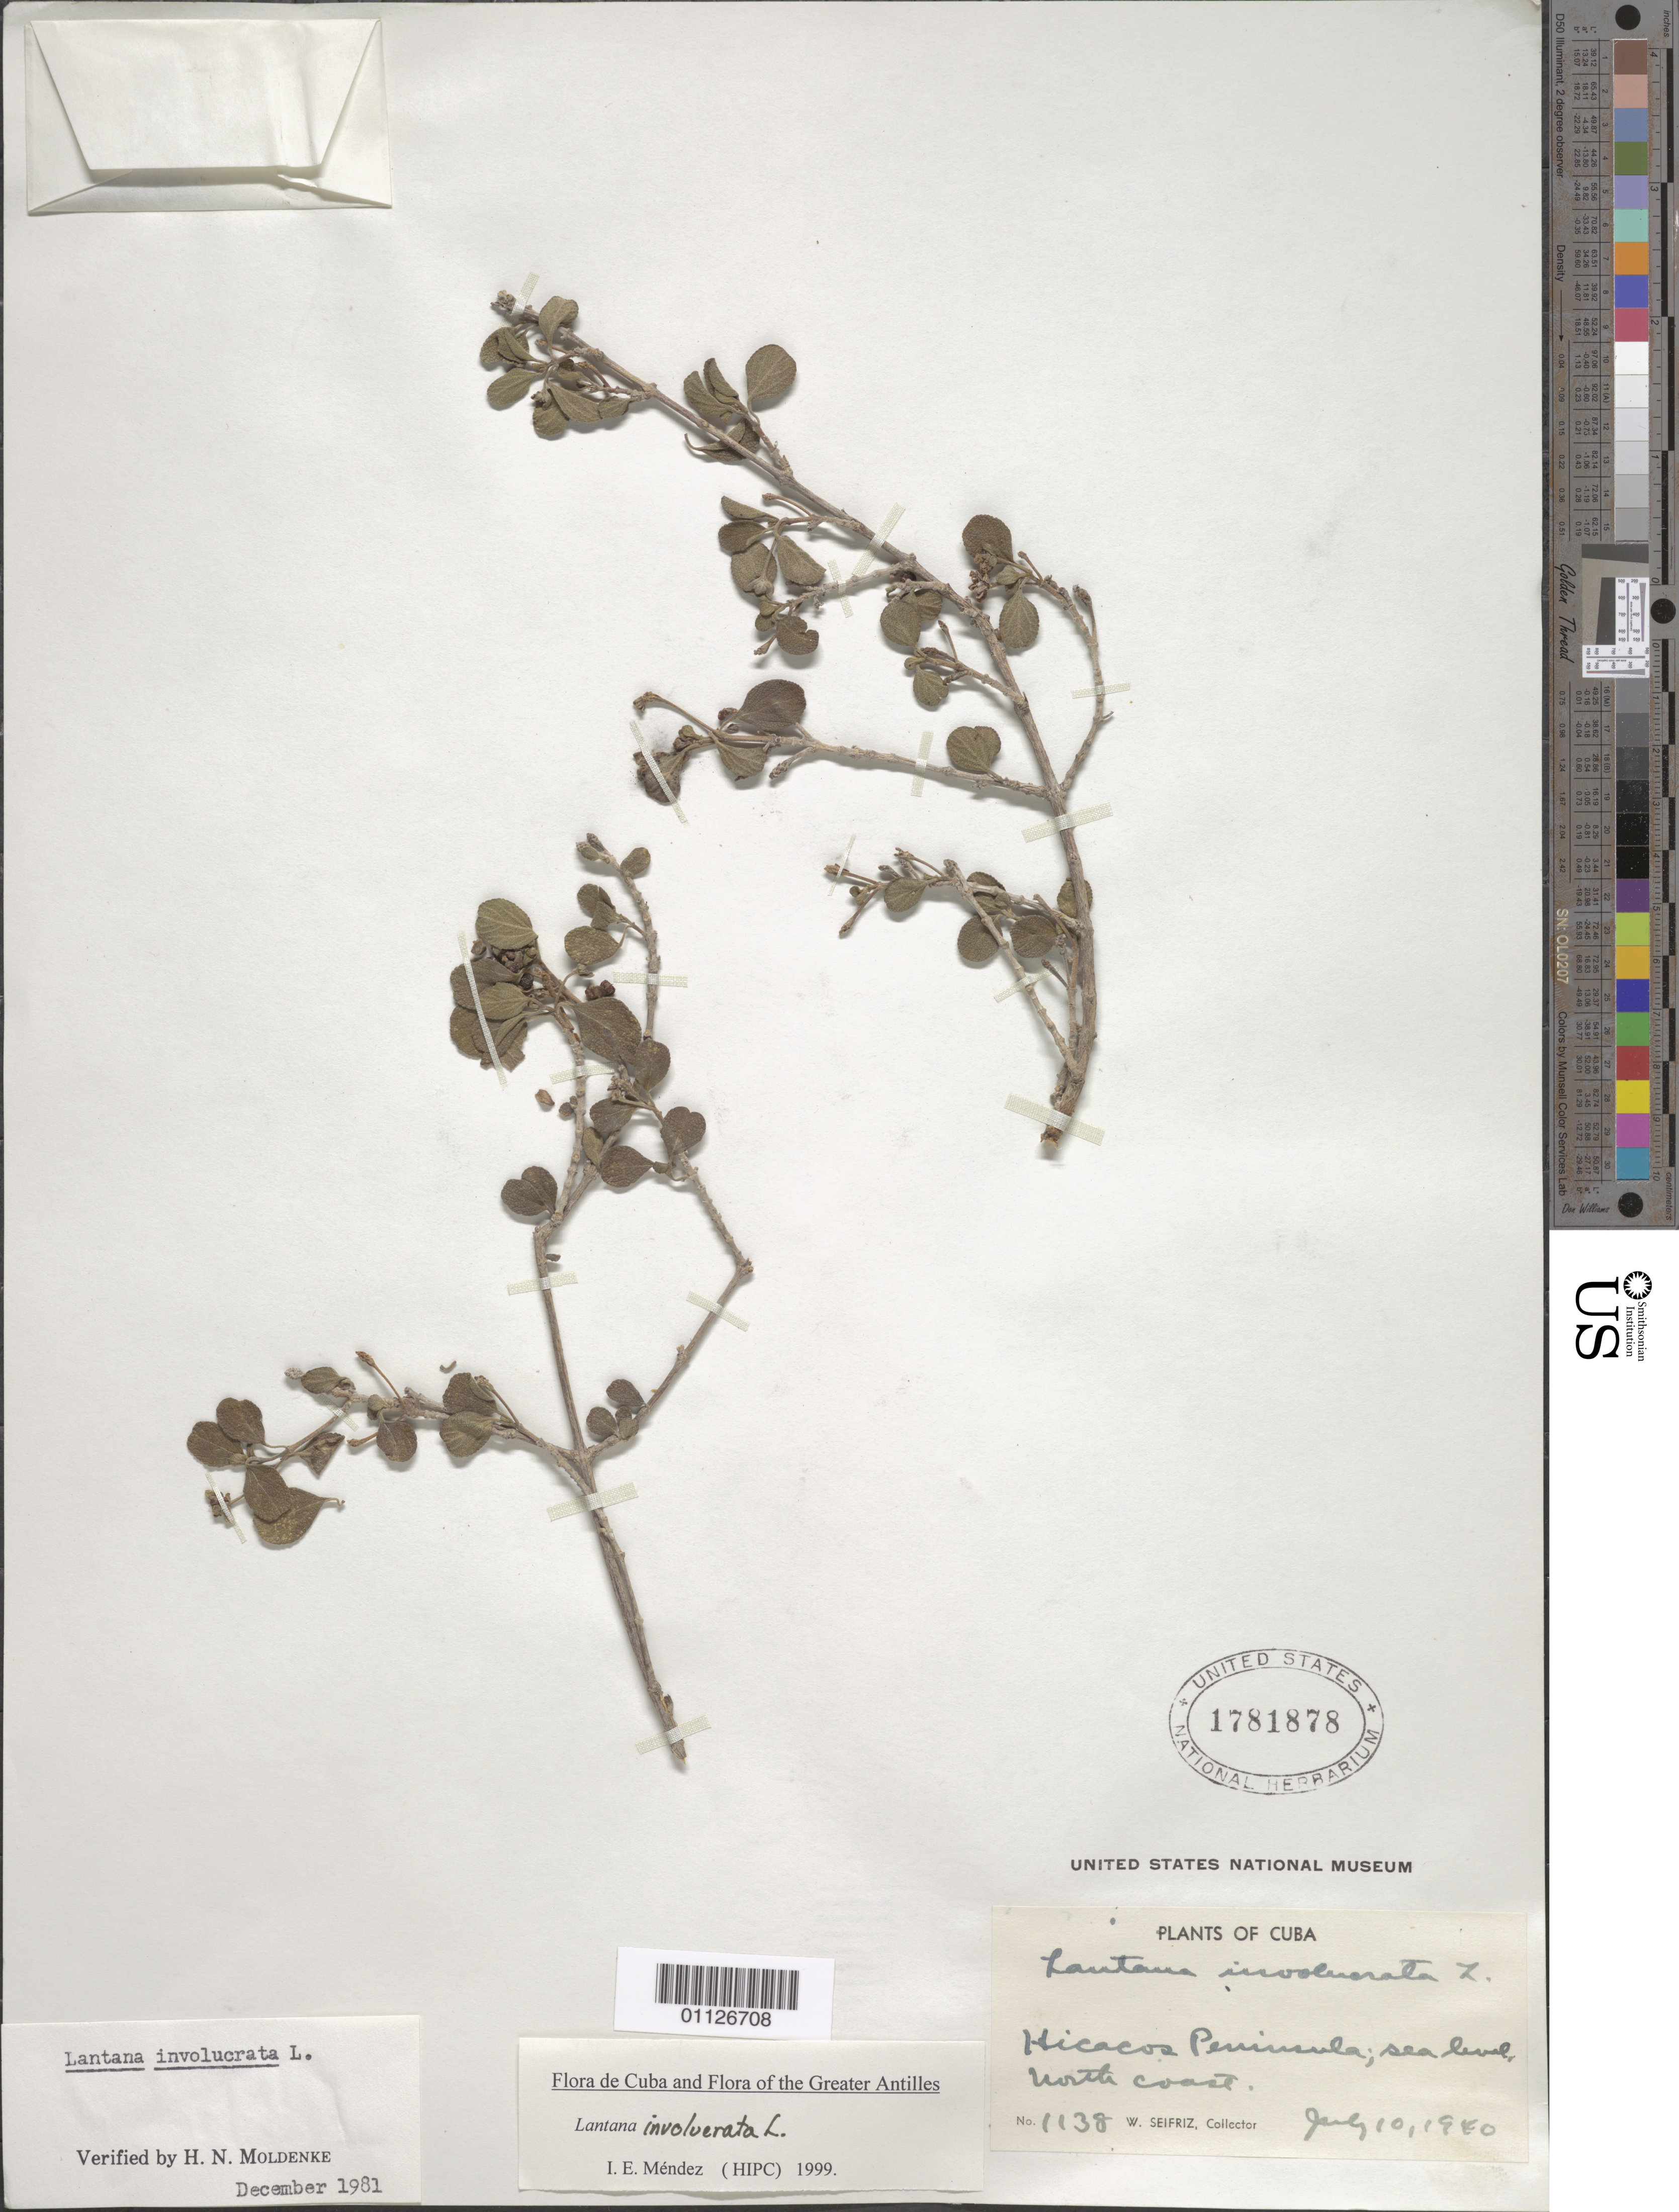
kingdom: Plantae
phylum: Tracheophyta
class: Magnoliopsida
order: Lamiales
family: Verbenaceae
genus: Lantana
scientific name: Lantana involucrata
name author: L.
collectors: W. Seifriz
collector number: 1138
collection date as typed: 10 Jul 1940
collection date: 1940-07-10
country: Cuba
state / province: Matanzas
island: Cuba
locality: hicacos Peninsula, N coast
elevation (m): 0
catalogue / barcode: US 1781878